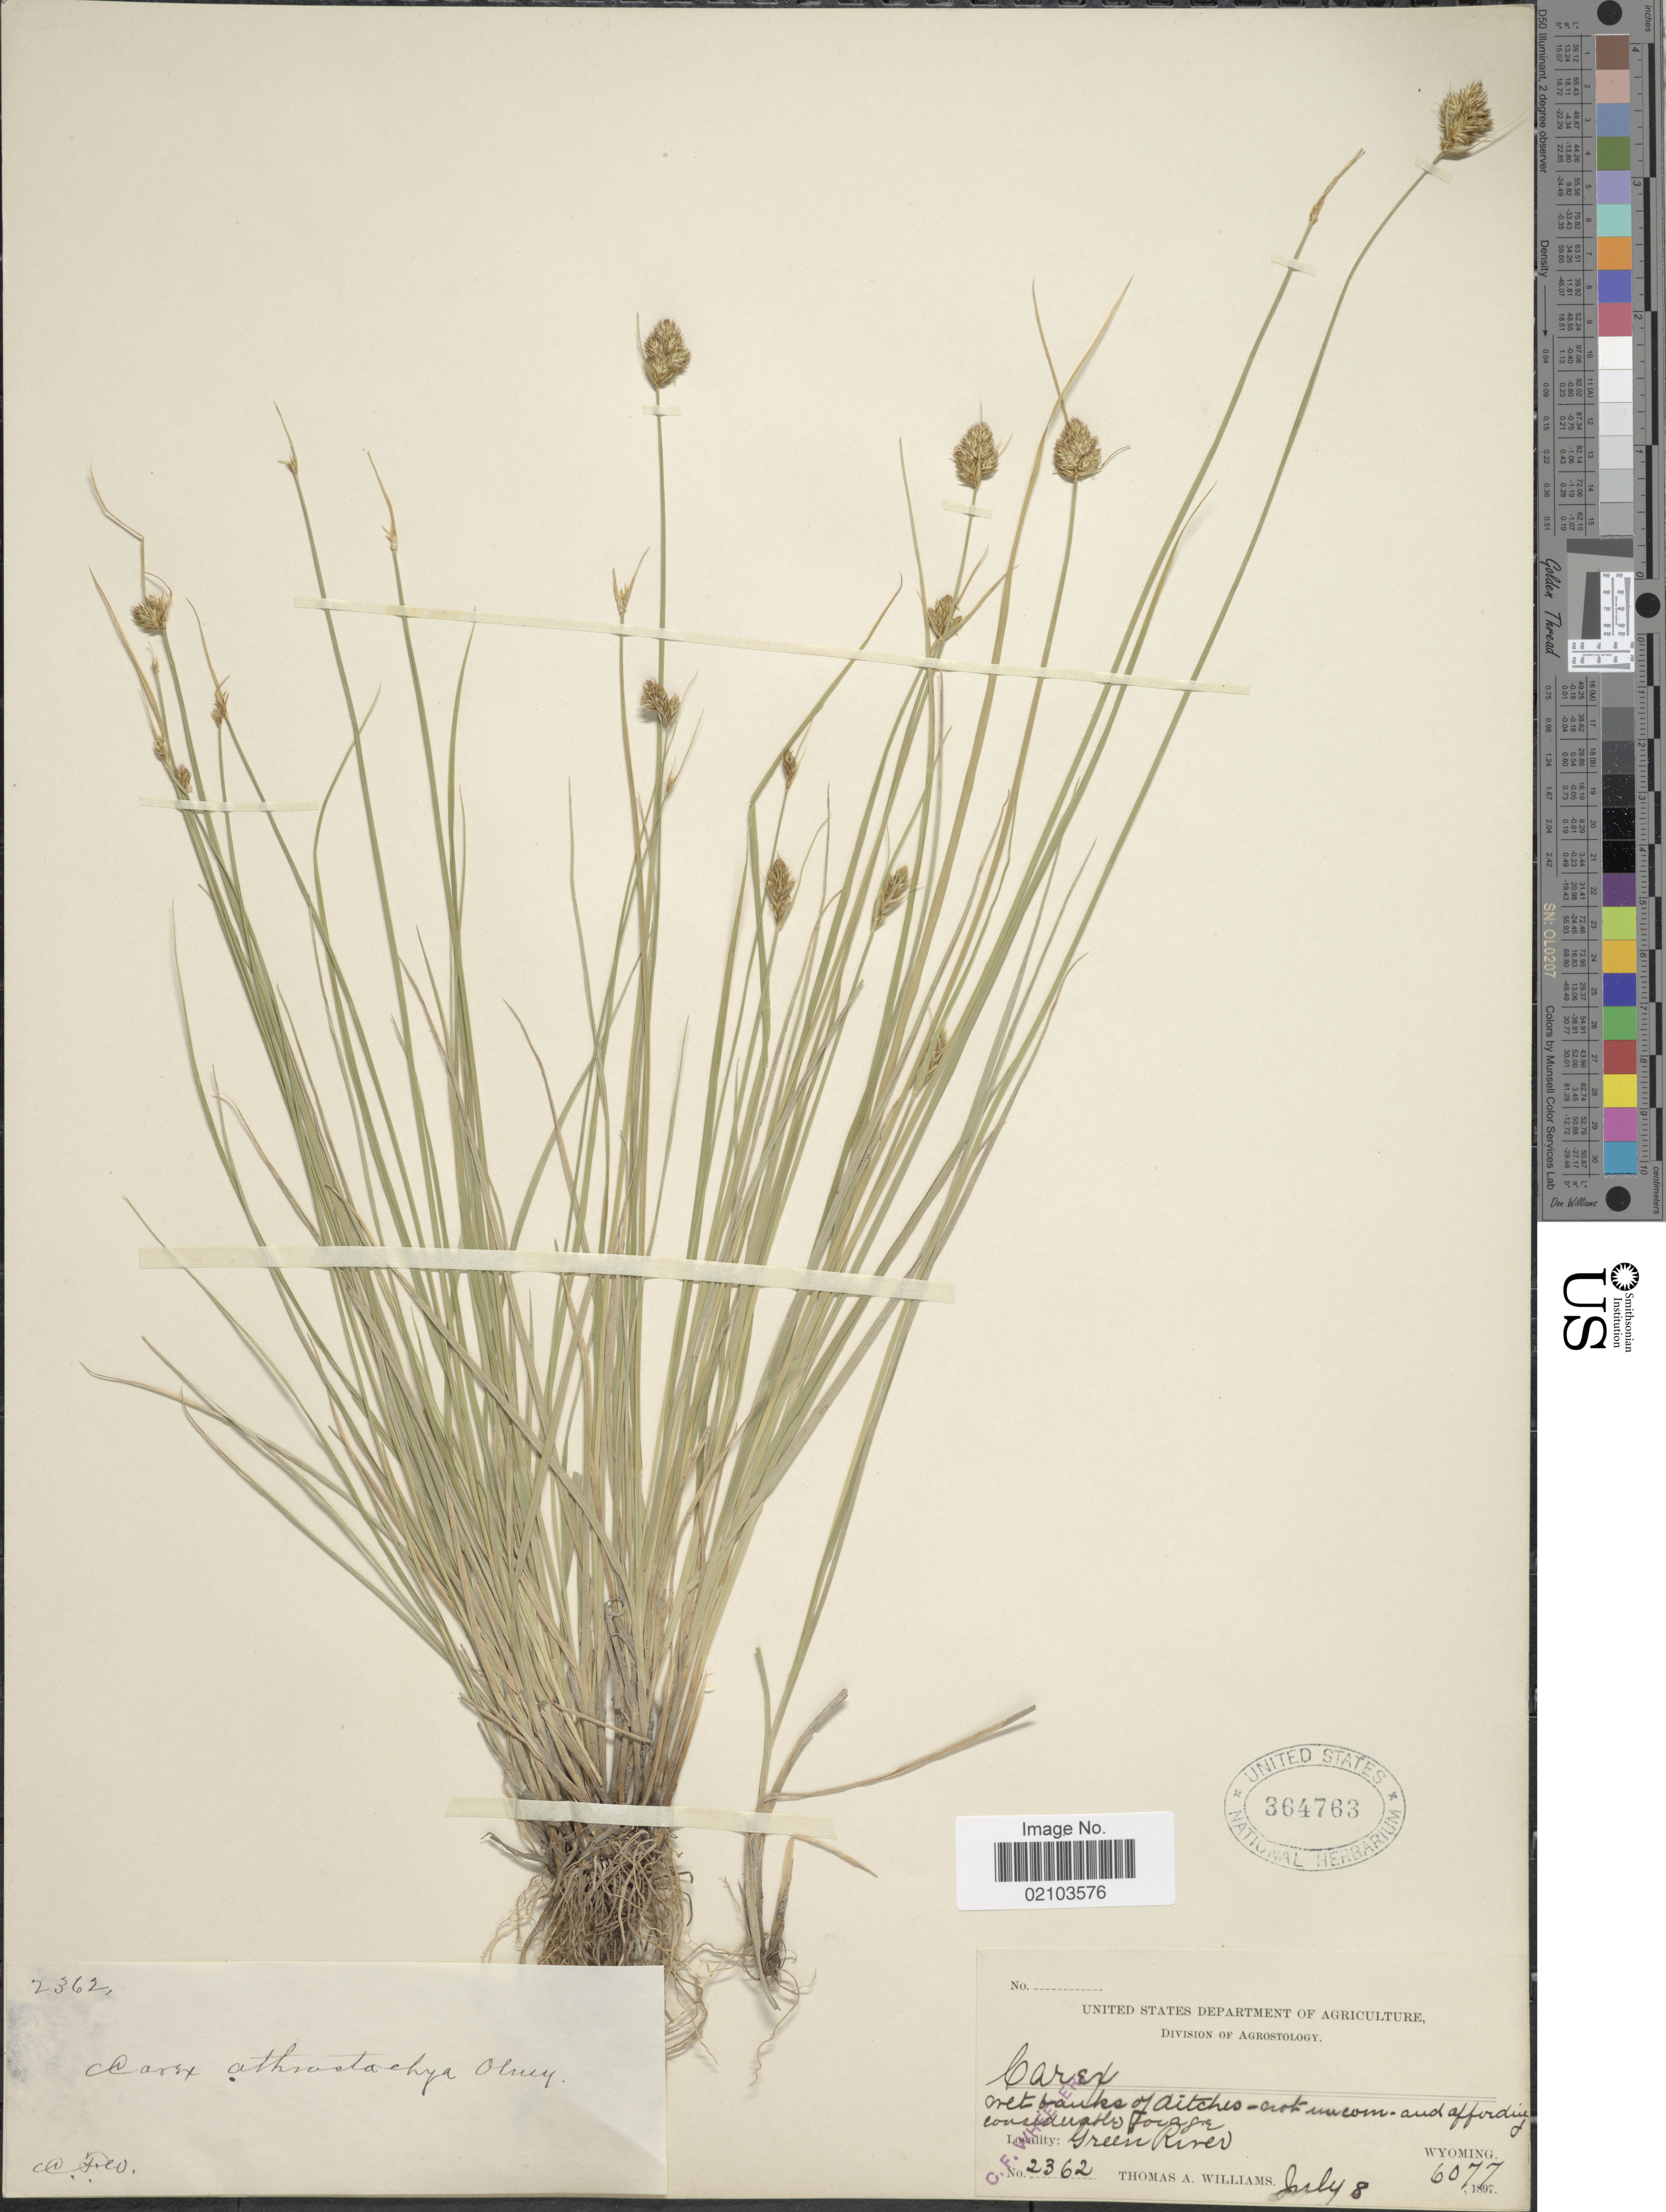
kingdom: Plantae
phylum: Tracheophyta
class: Liliopsida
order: Poales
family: Cyperaceae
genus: Carex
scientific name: Carex athrostachya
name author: Olney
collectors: T. A. Williams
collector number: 2362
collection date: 1897-07-08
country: United States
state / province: Wyoming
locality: Green River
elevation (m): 1852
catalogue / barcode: US 364763